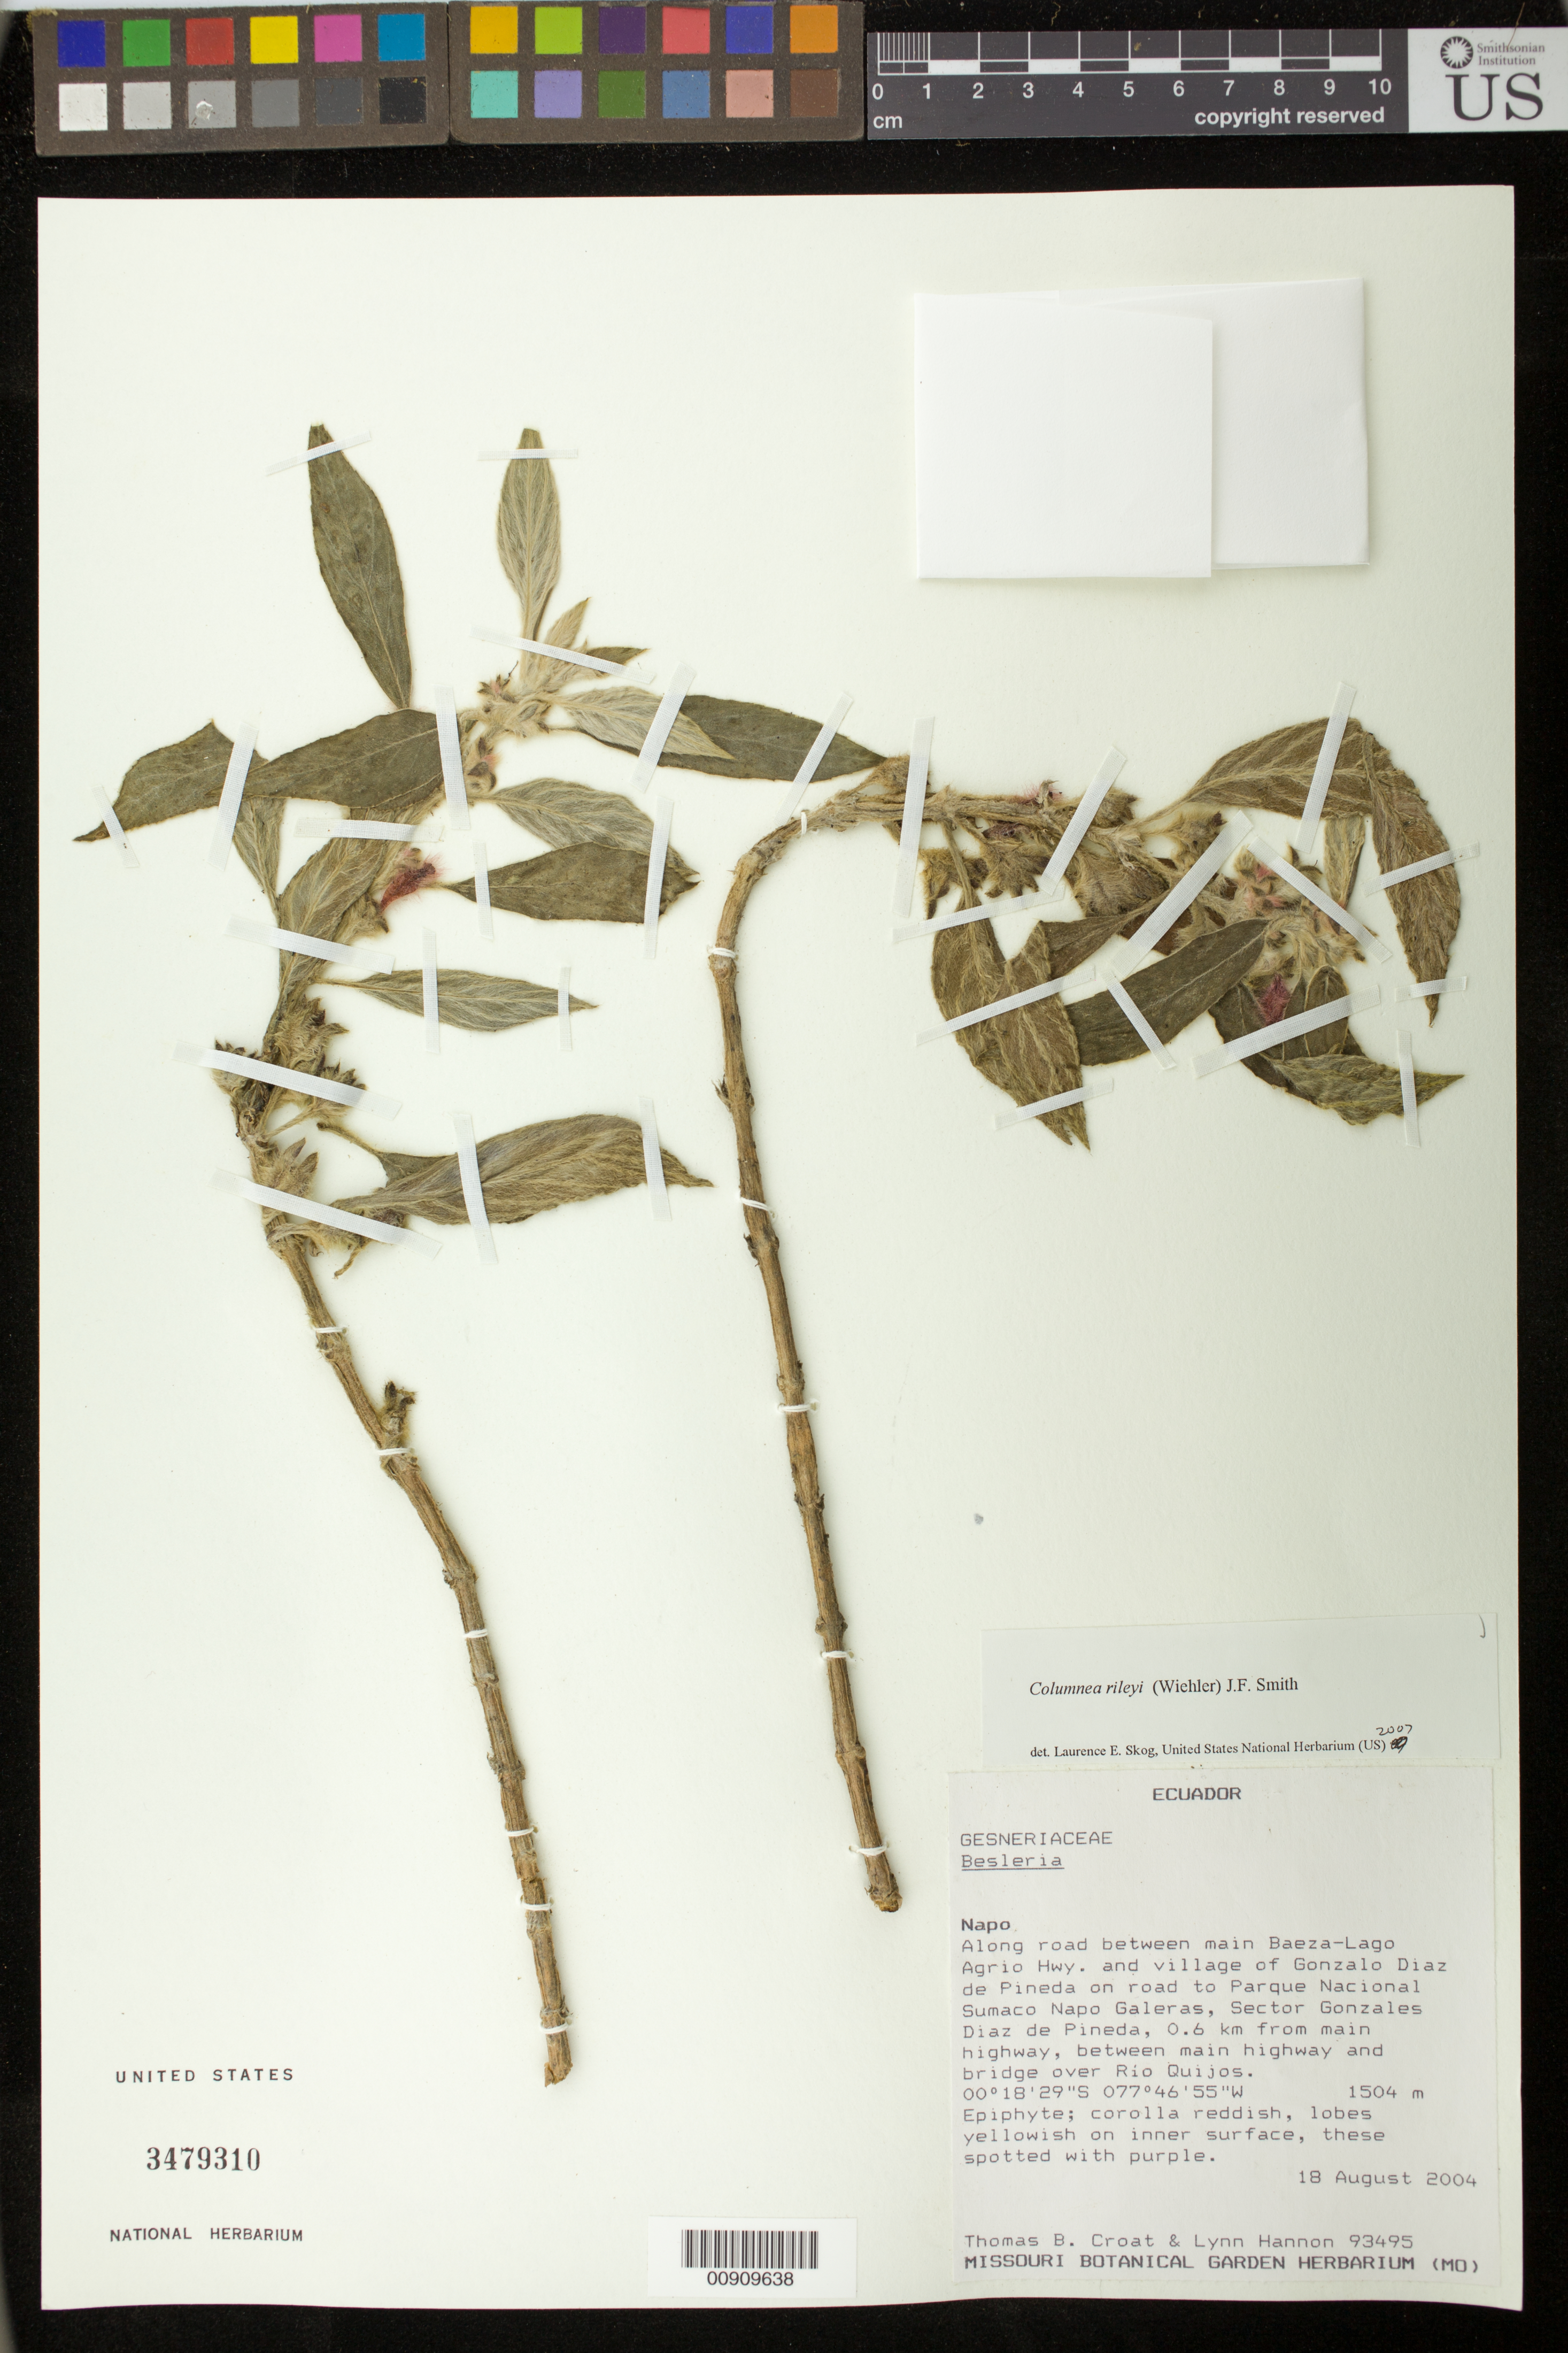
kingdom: Plantae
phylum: Tracheophyta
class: Magnoliopsida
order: Lamiales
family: Gesneriaceae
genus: Columnea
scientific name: Columnea rileyi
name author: (Wiehler) J.F. Sm.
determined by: Skog, Laurence E.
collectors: T. B. Croat & L. Hannon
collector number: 93495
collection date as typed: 18 Aug 2004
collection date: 2004-08-18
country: Ecuador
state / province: Napo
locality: Along road between main Baeza-Lago Agrio Hwy. and village of Gonzalo Diaz de Pineda on road to parque nacional Sumaco napo Galeras, Sector Gonzales Diaz de Pineda, 0.6 km from main highway, between main highway and bridge over Rio Quijos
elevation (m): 1504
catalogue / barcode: US 3479310